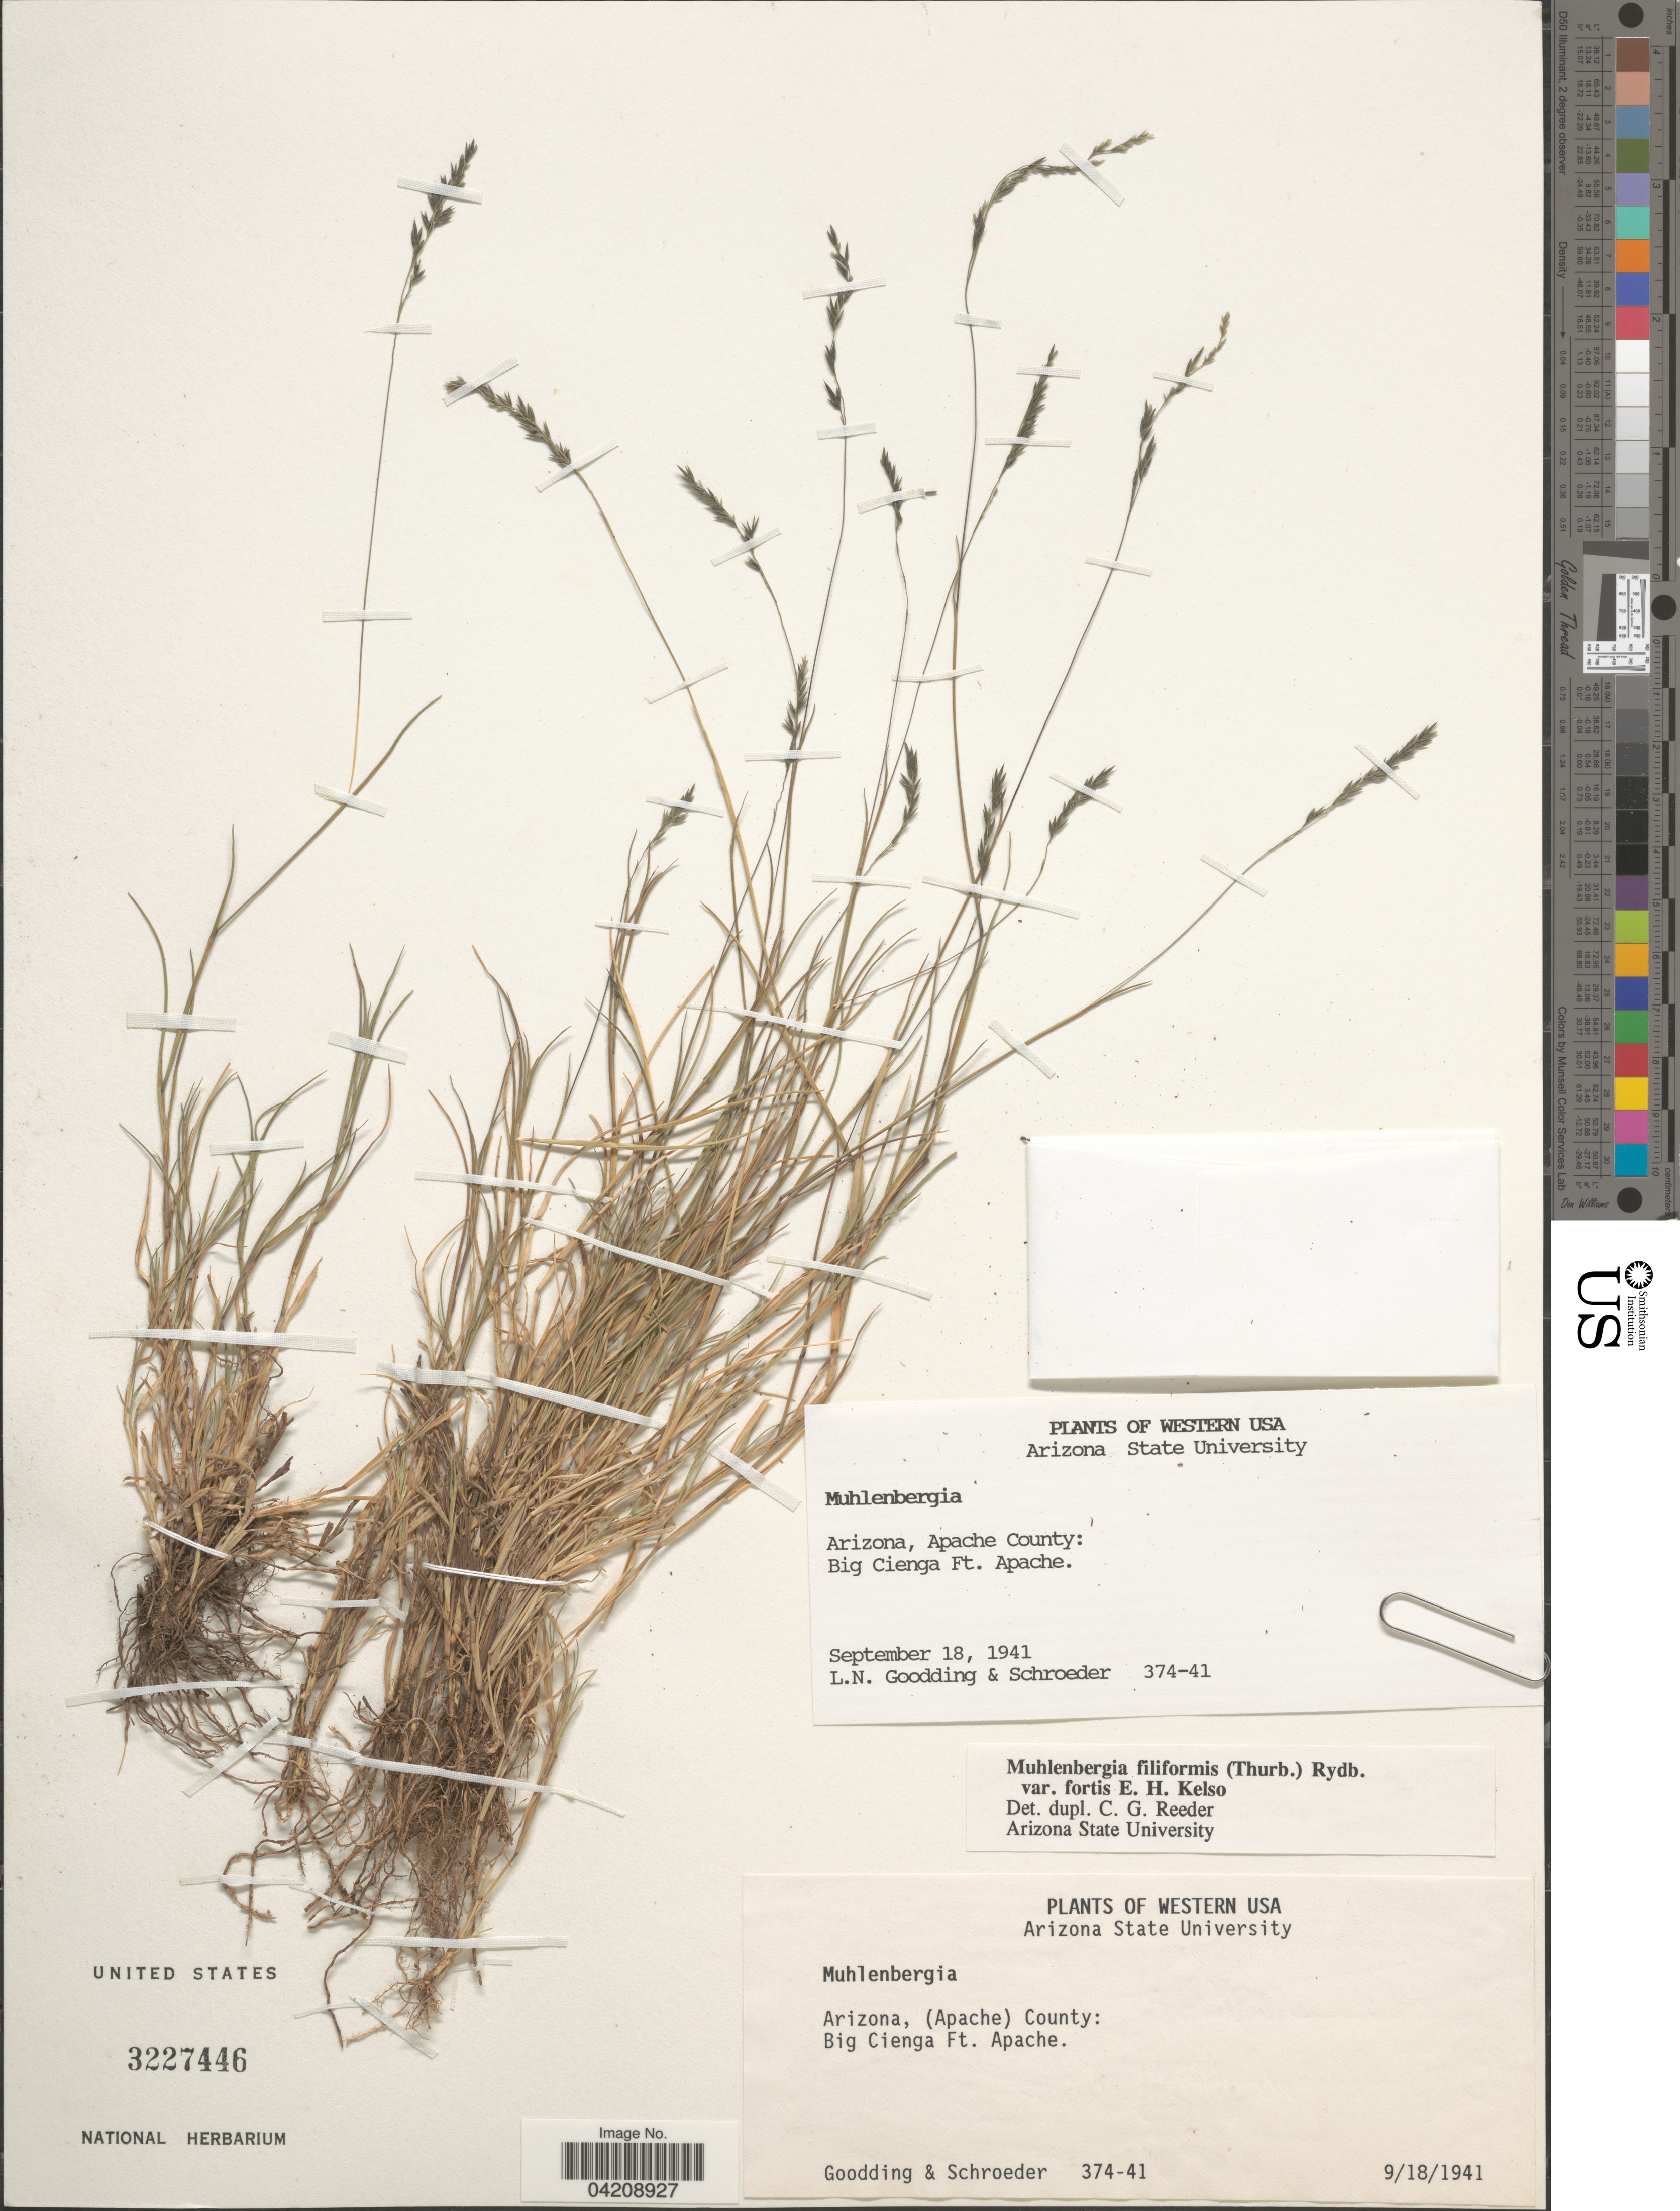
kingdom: Plantae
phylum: Tracheophyta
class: Liliopsida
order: Poales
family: Poaceae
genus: Muhlenbergia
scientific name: Muhlenbergia filiformis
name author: (Thurb. ex S. Watson) Rydb.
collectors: L. N. Goodding & Schroeder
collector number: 374-41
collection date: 1941-09-18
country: United States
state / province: Arizona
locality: Western USA. Apache County: Big Cienga Ft. Apache.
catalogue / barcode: US 3227446